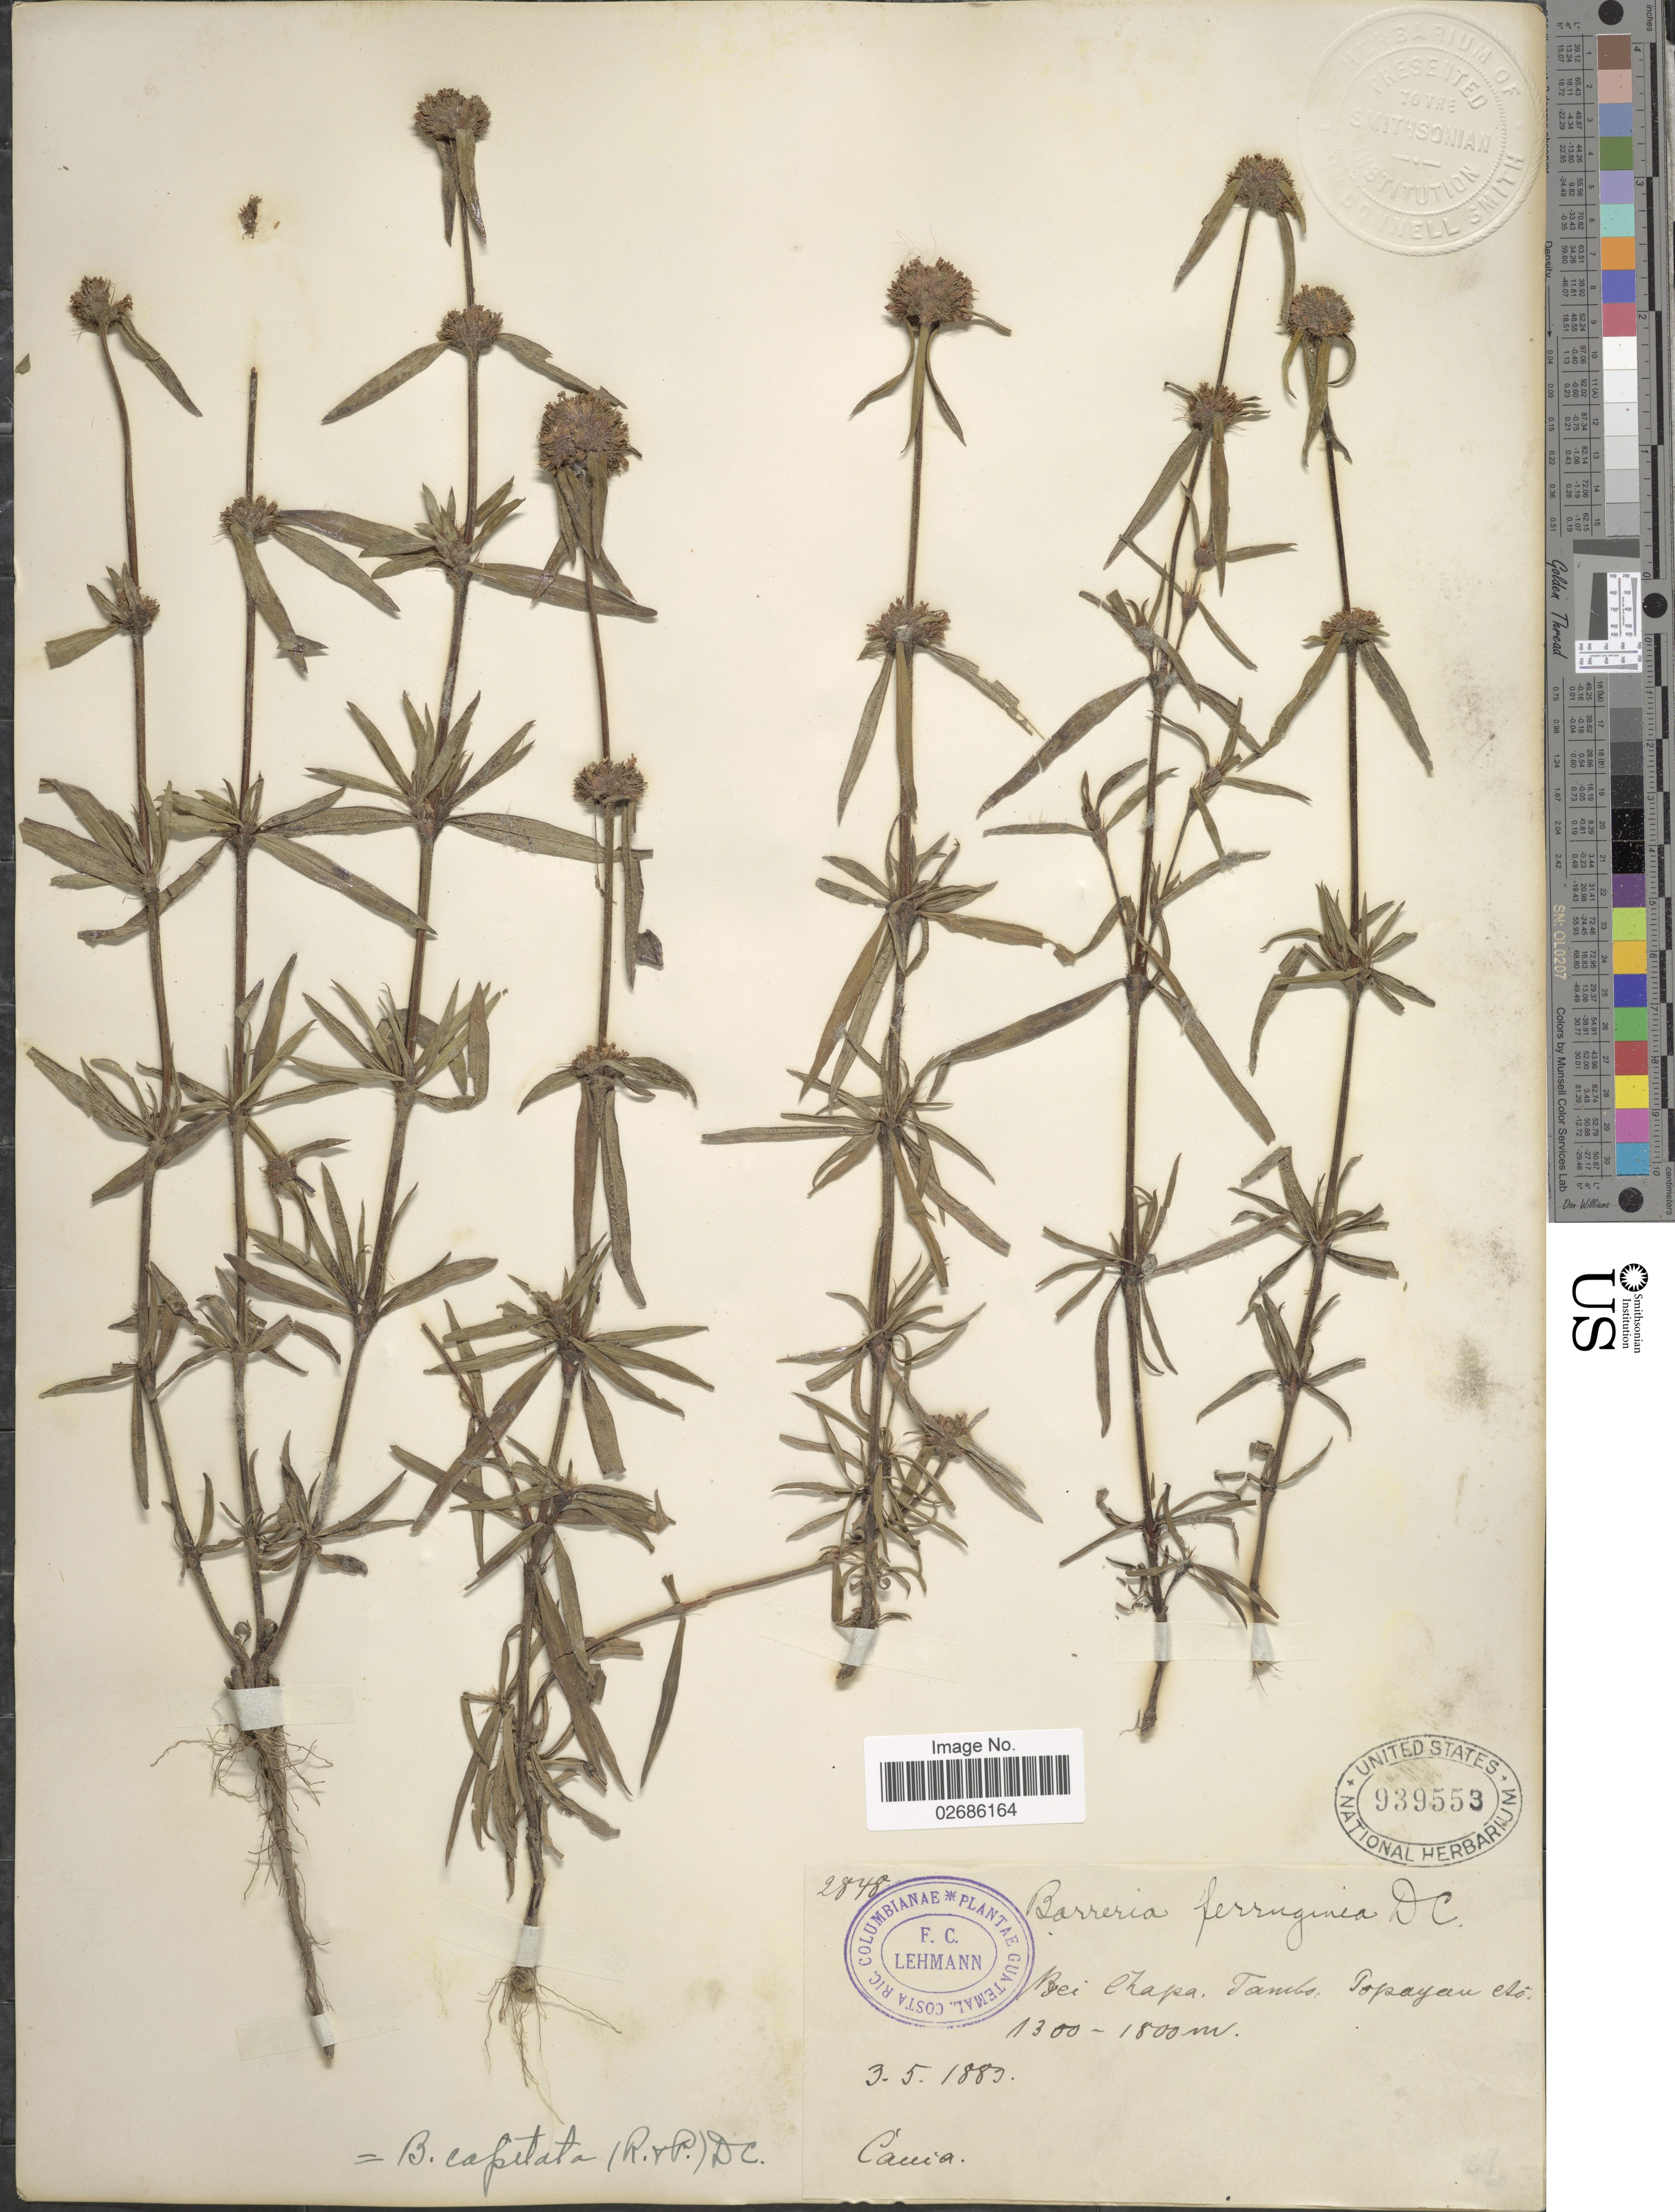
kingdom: Plantae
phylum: Tracheophyta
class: Magnoliopsida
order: Gentianales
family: Rubiaceae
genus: Borreria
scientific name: Borreria capitata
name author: (Ruiz & Pav.) DC.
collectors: F. C. Lehmann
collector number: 2848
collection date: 1883-05-03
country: Colombia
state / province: Cauca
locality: Bei Chapa. Tambo. Popayan et.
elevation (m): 1300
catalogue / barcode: US 939553